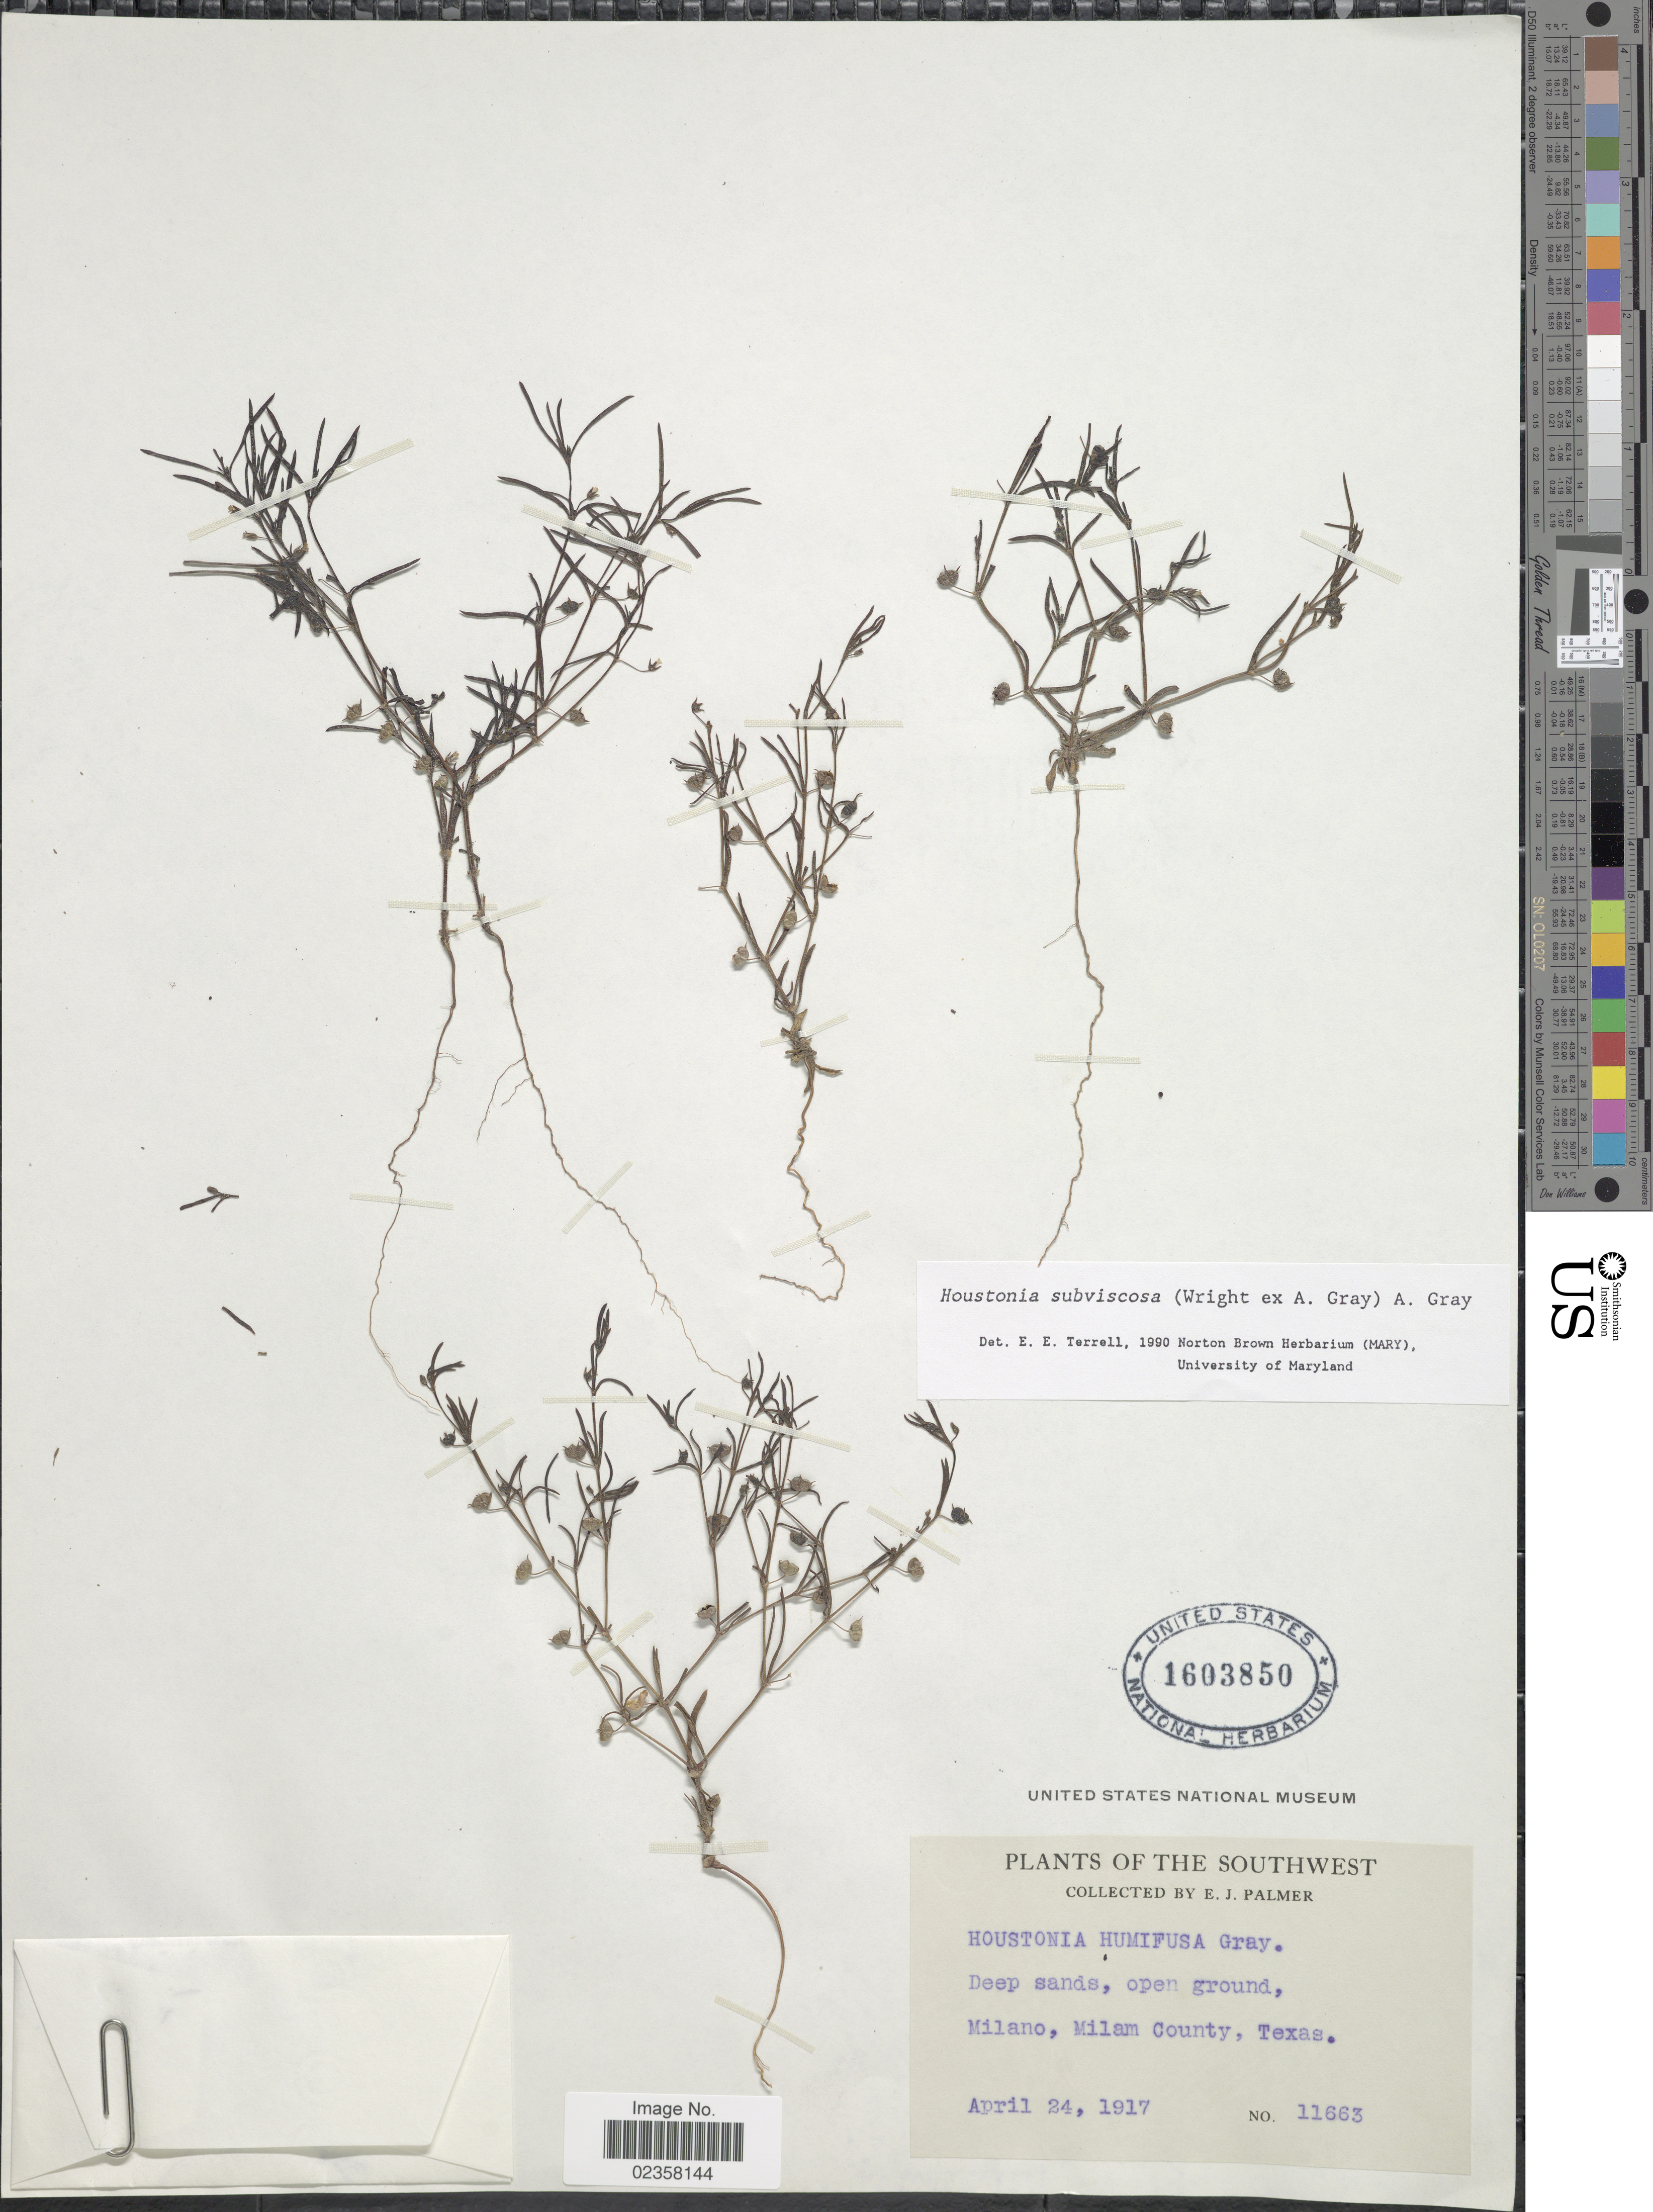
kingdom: Plantae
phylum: Tracheophyta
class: Magnoliopsida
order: Gentianales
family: Rubiaceae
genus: Houstonia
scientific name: Houstonia subviscosa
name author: (Wright ex A. Gray) A. Gray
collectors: E. J. Palmer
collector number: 11663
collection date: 1917-04-24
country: United States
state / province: Texas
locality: Open ground, Milano, Milam County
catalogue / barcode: US 1603850